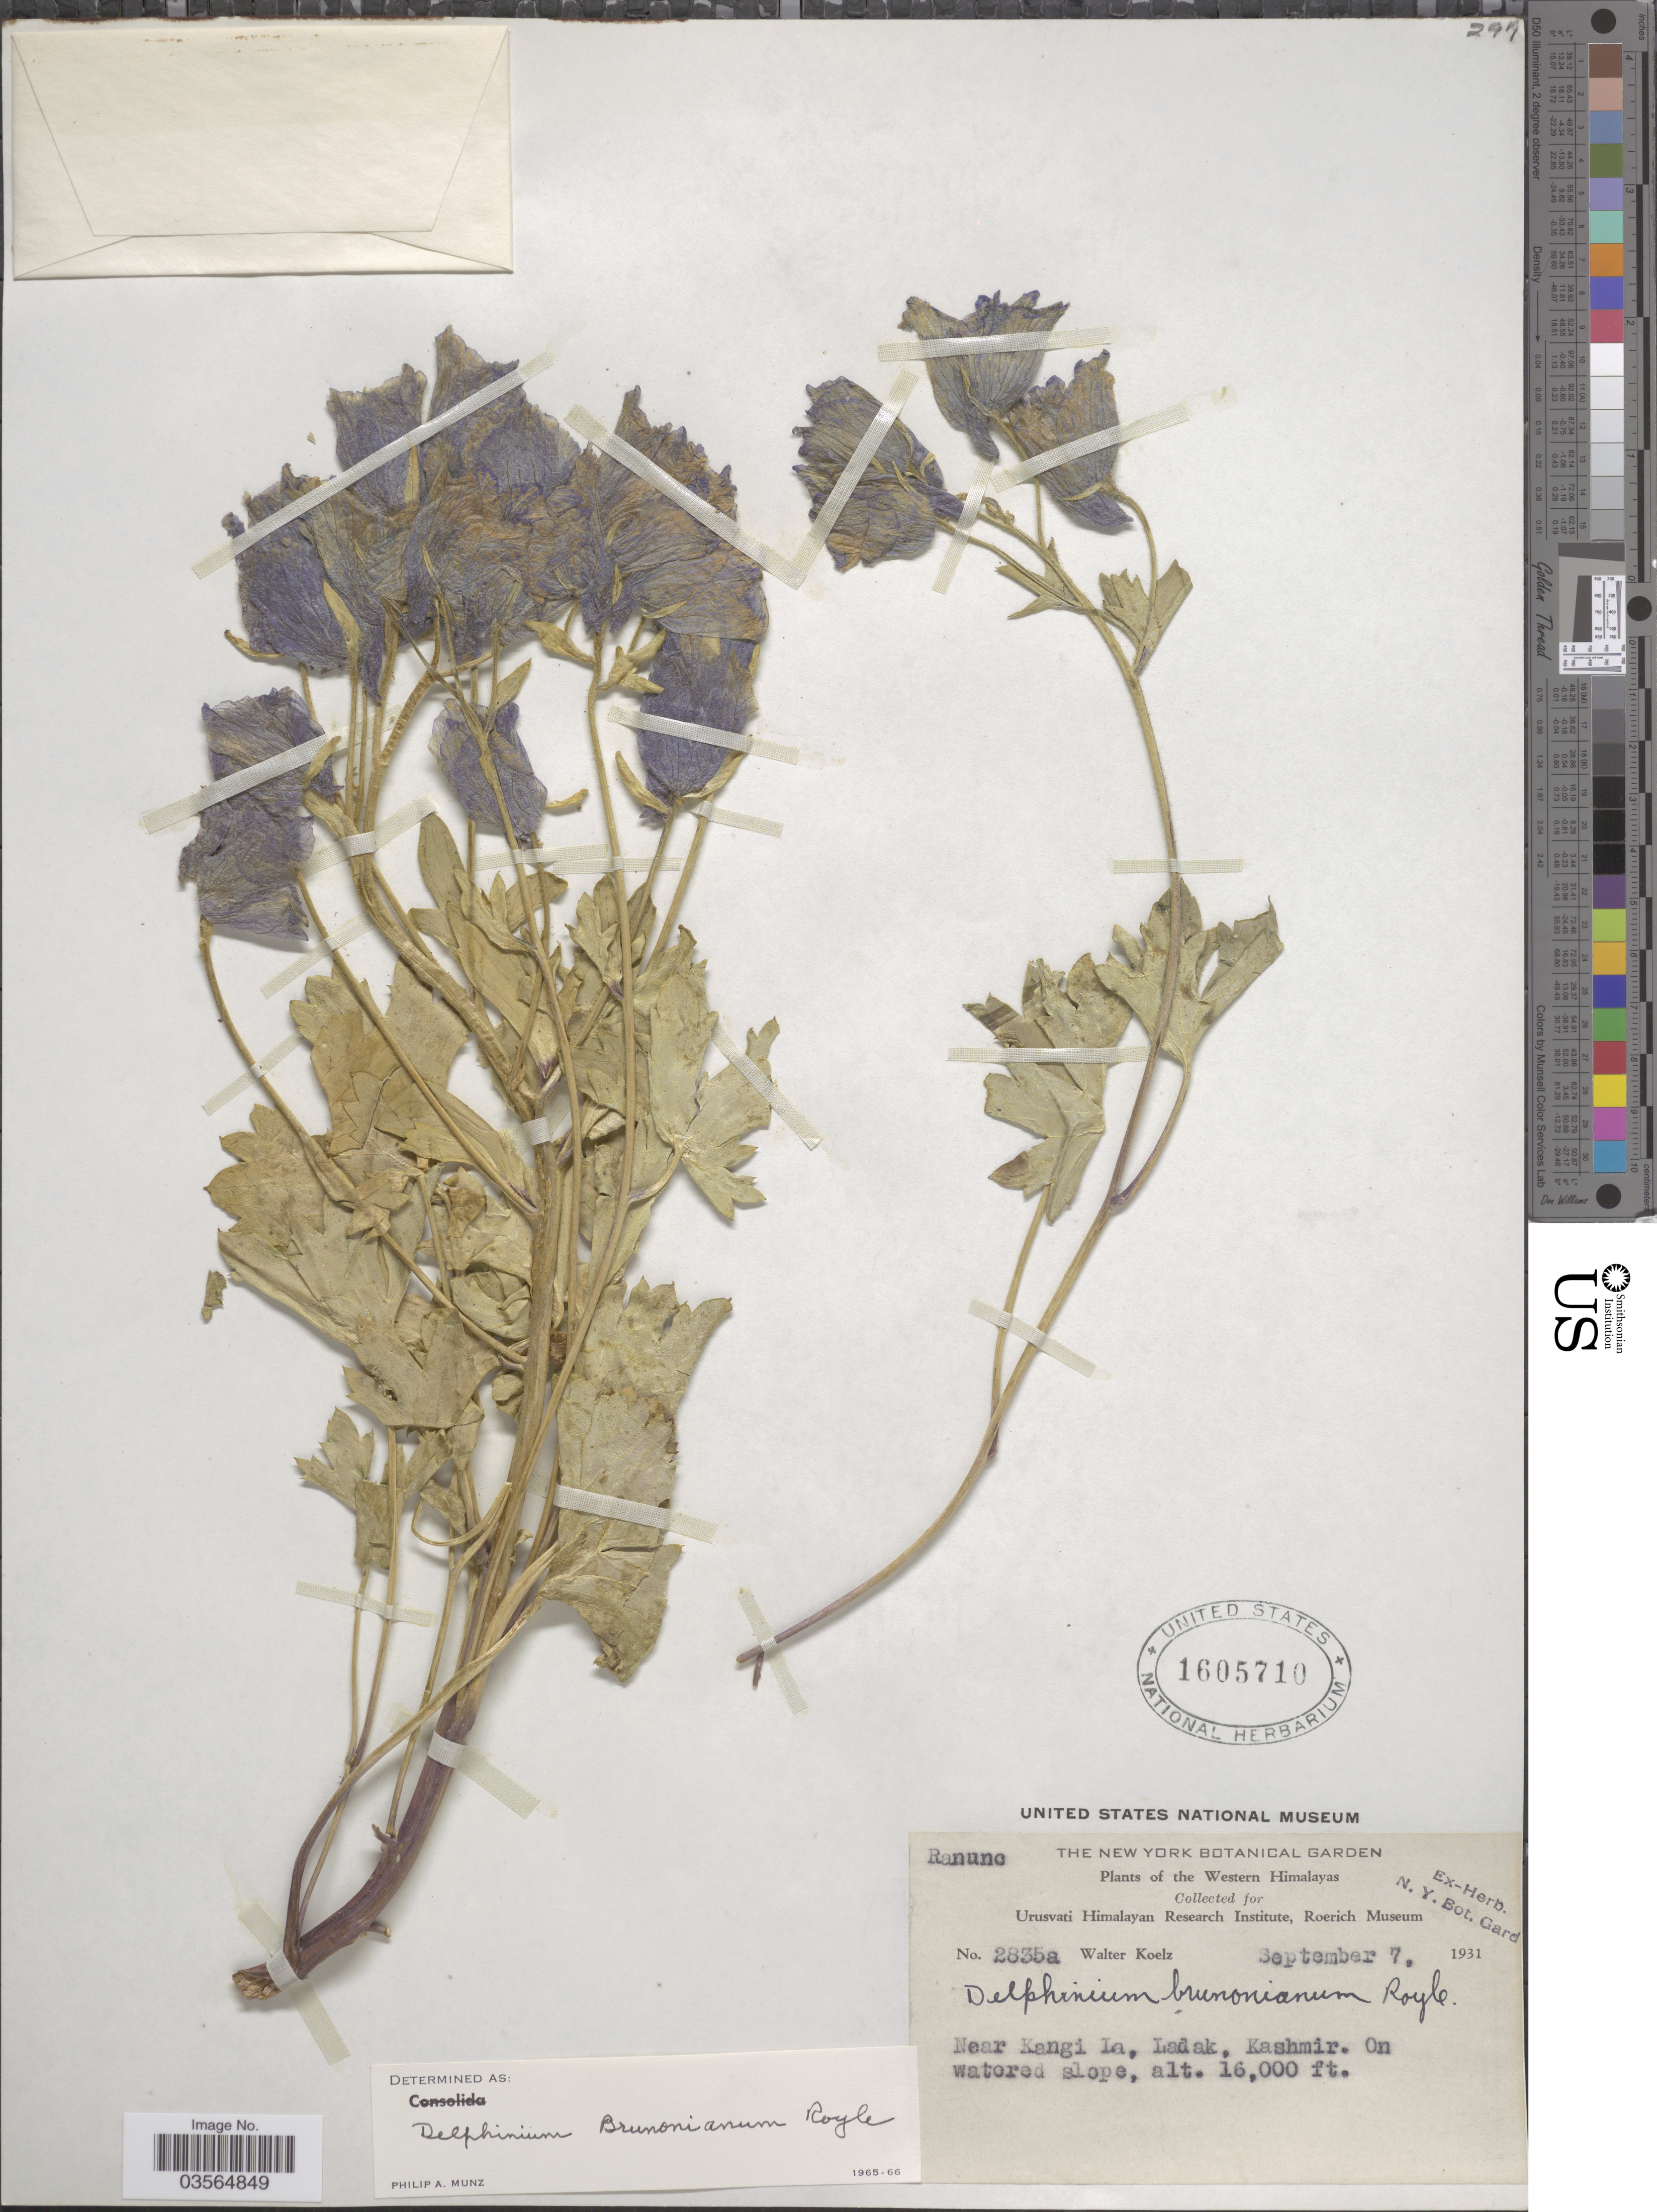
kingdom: Plantae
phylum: Tracheophyta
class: Magnoliopsida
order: Ranunculales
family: Ranunculaceae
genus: Delphinium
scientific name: Delphinium brunonianum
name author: Royle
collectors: W. N. Koelz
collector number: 2835a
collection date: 1931-09-07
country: India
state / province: Ladakh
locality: Western Himalayas. Near Kangi La, Ladak, Kashmir. On watered slope.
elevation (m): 4877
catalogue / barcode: US 1605710